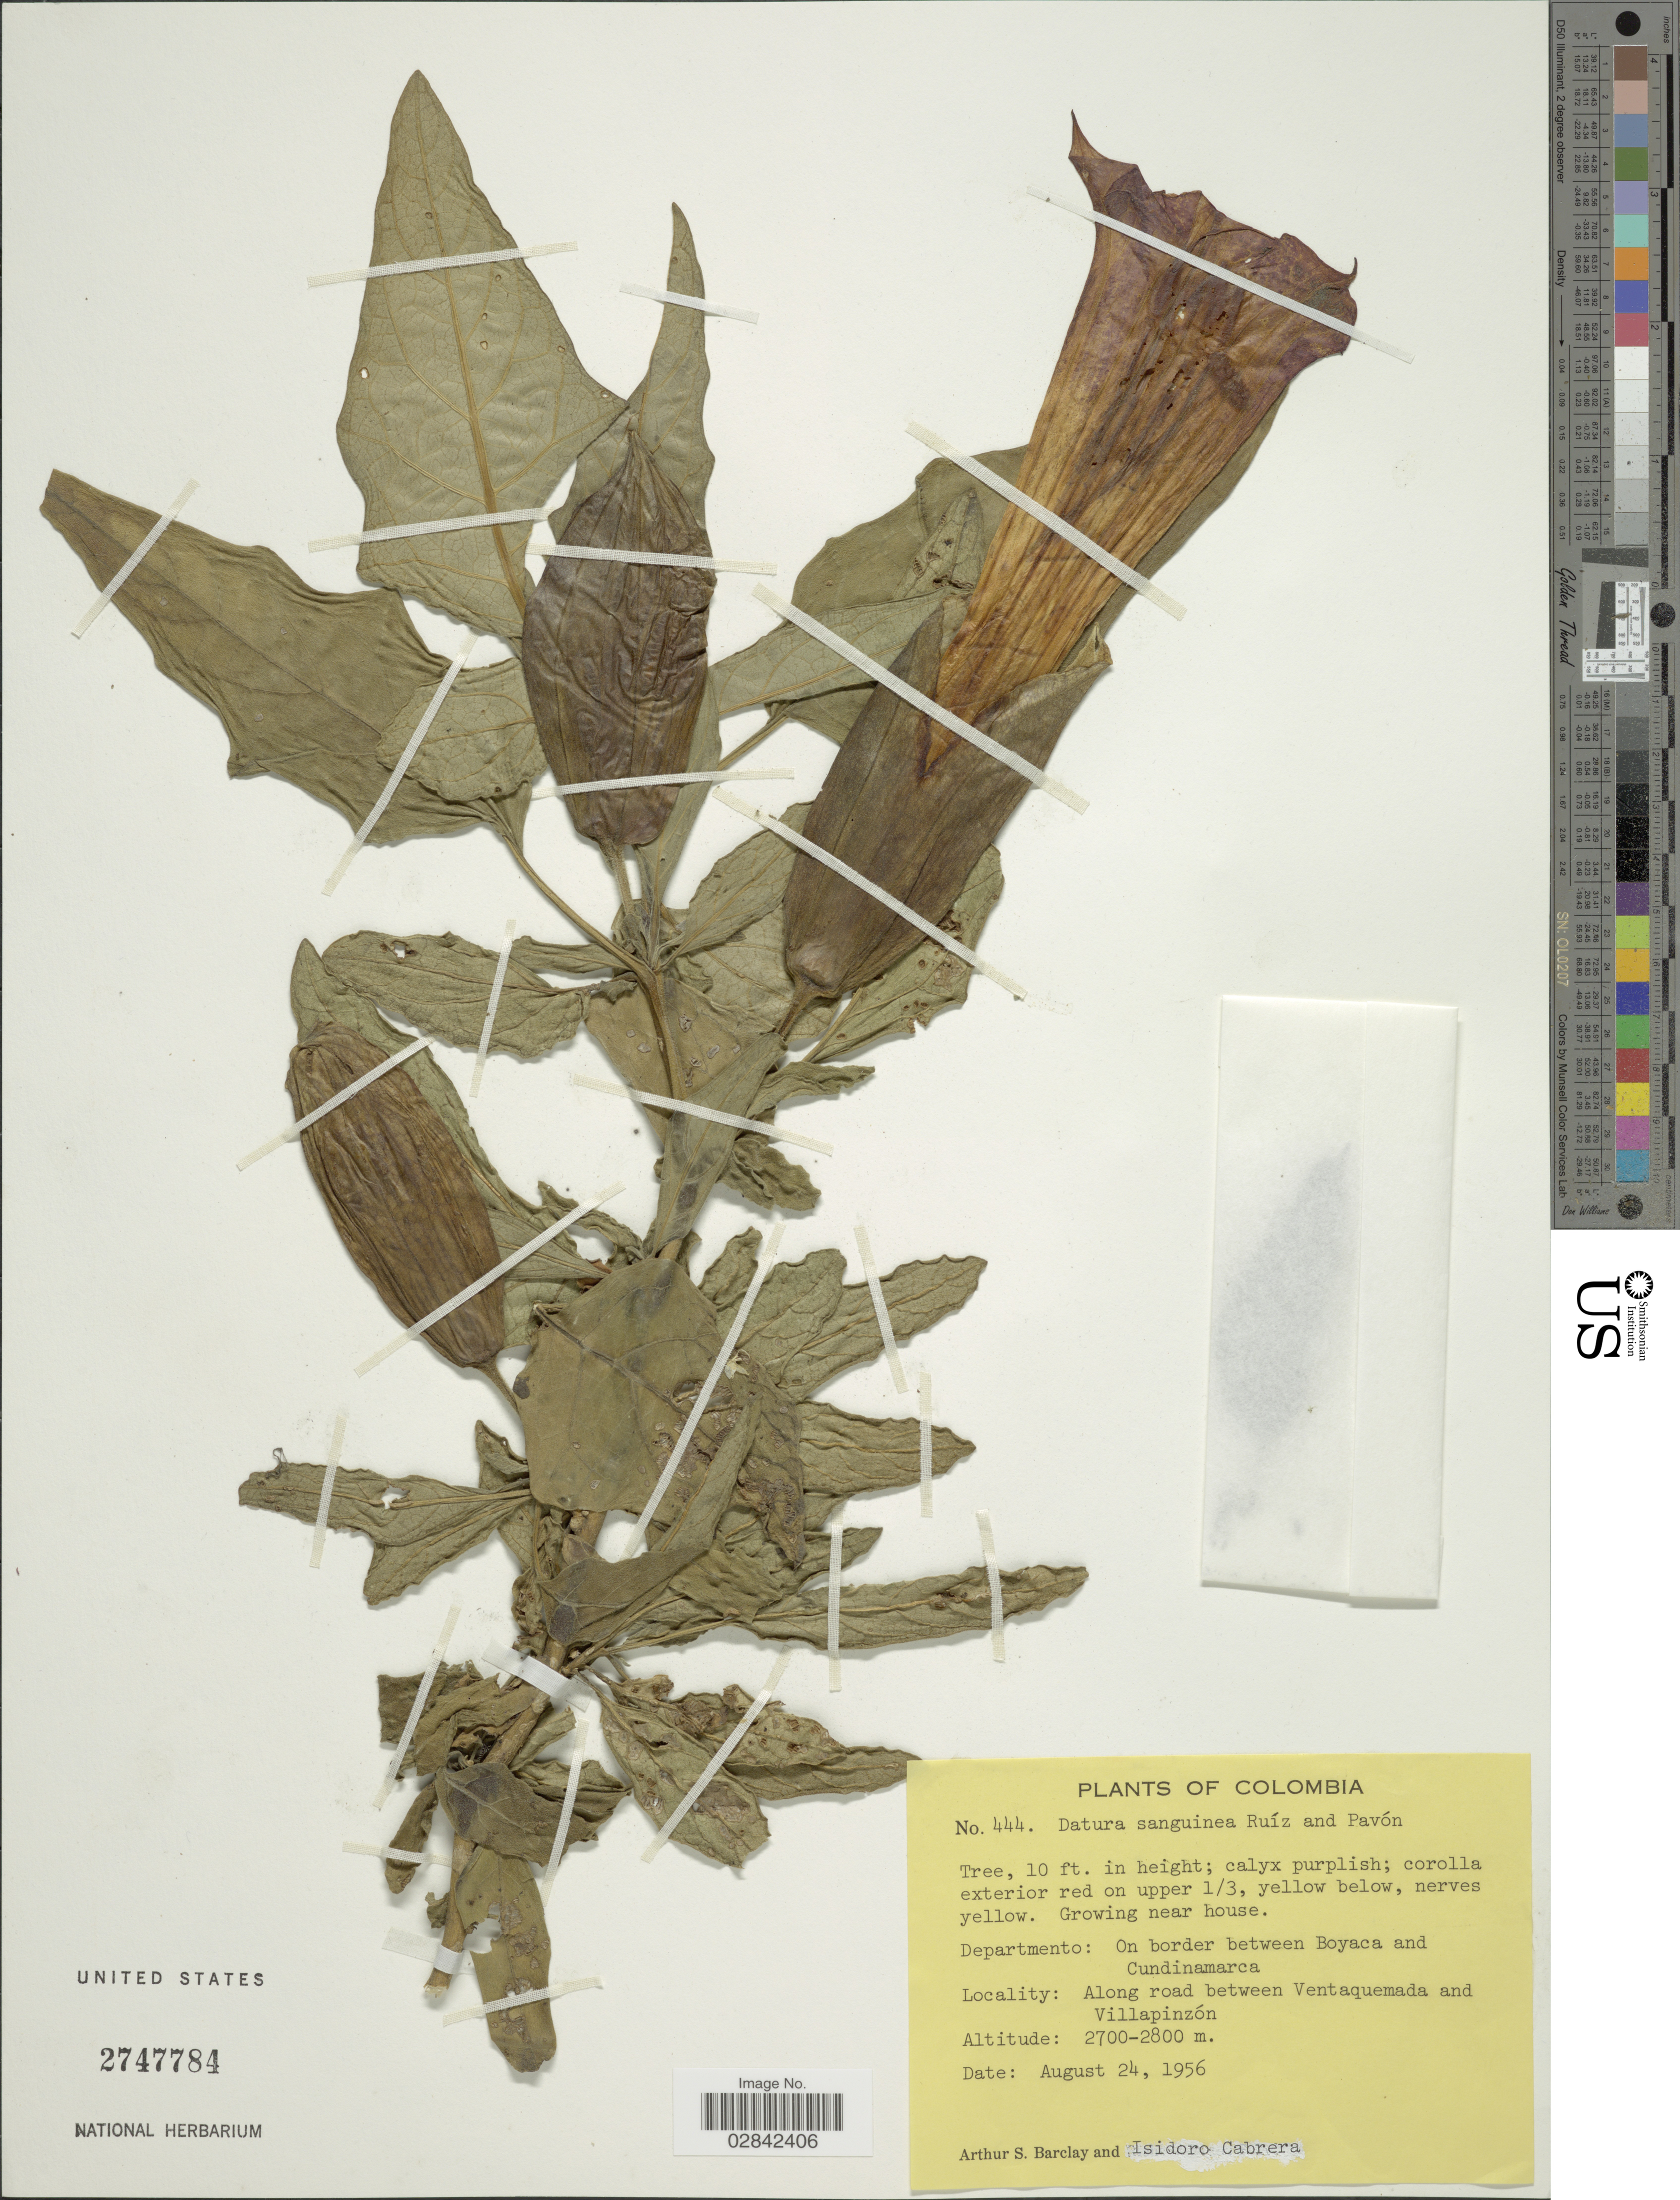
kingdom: Plantae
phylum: Tracheophyta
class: Magnoliopsida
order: Solanales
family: Solanaceae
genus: Brugmansia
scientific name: Brugmansia sanguinea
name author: (Ruiz & Pav.) D. Don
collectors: A. S. Barclay & I. Cabrera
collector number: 444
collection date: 1956-08-24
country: Colombia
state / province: Cundinamarca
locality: Departmento: On border between Boyaca and Cundinamarca, Along road between Ventaquemada and Villapinzón.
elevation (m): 2700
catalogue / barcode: US 2747784